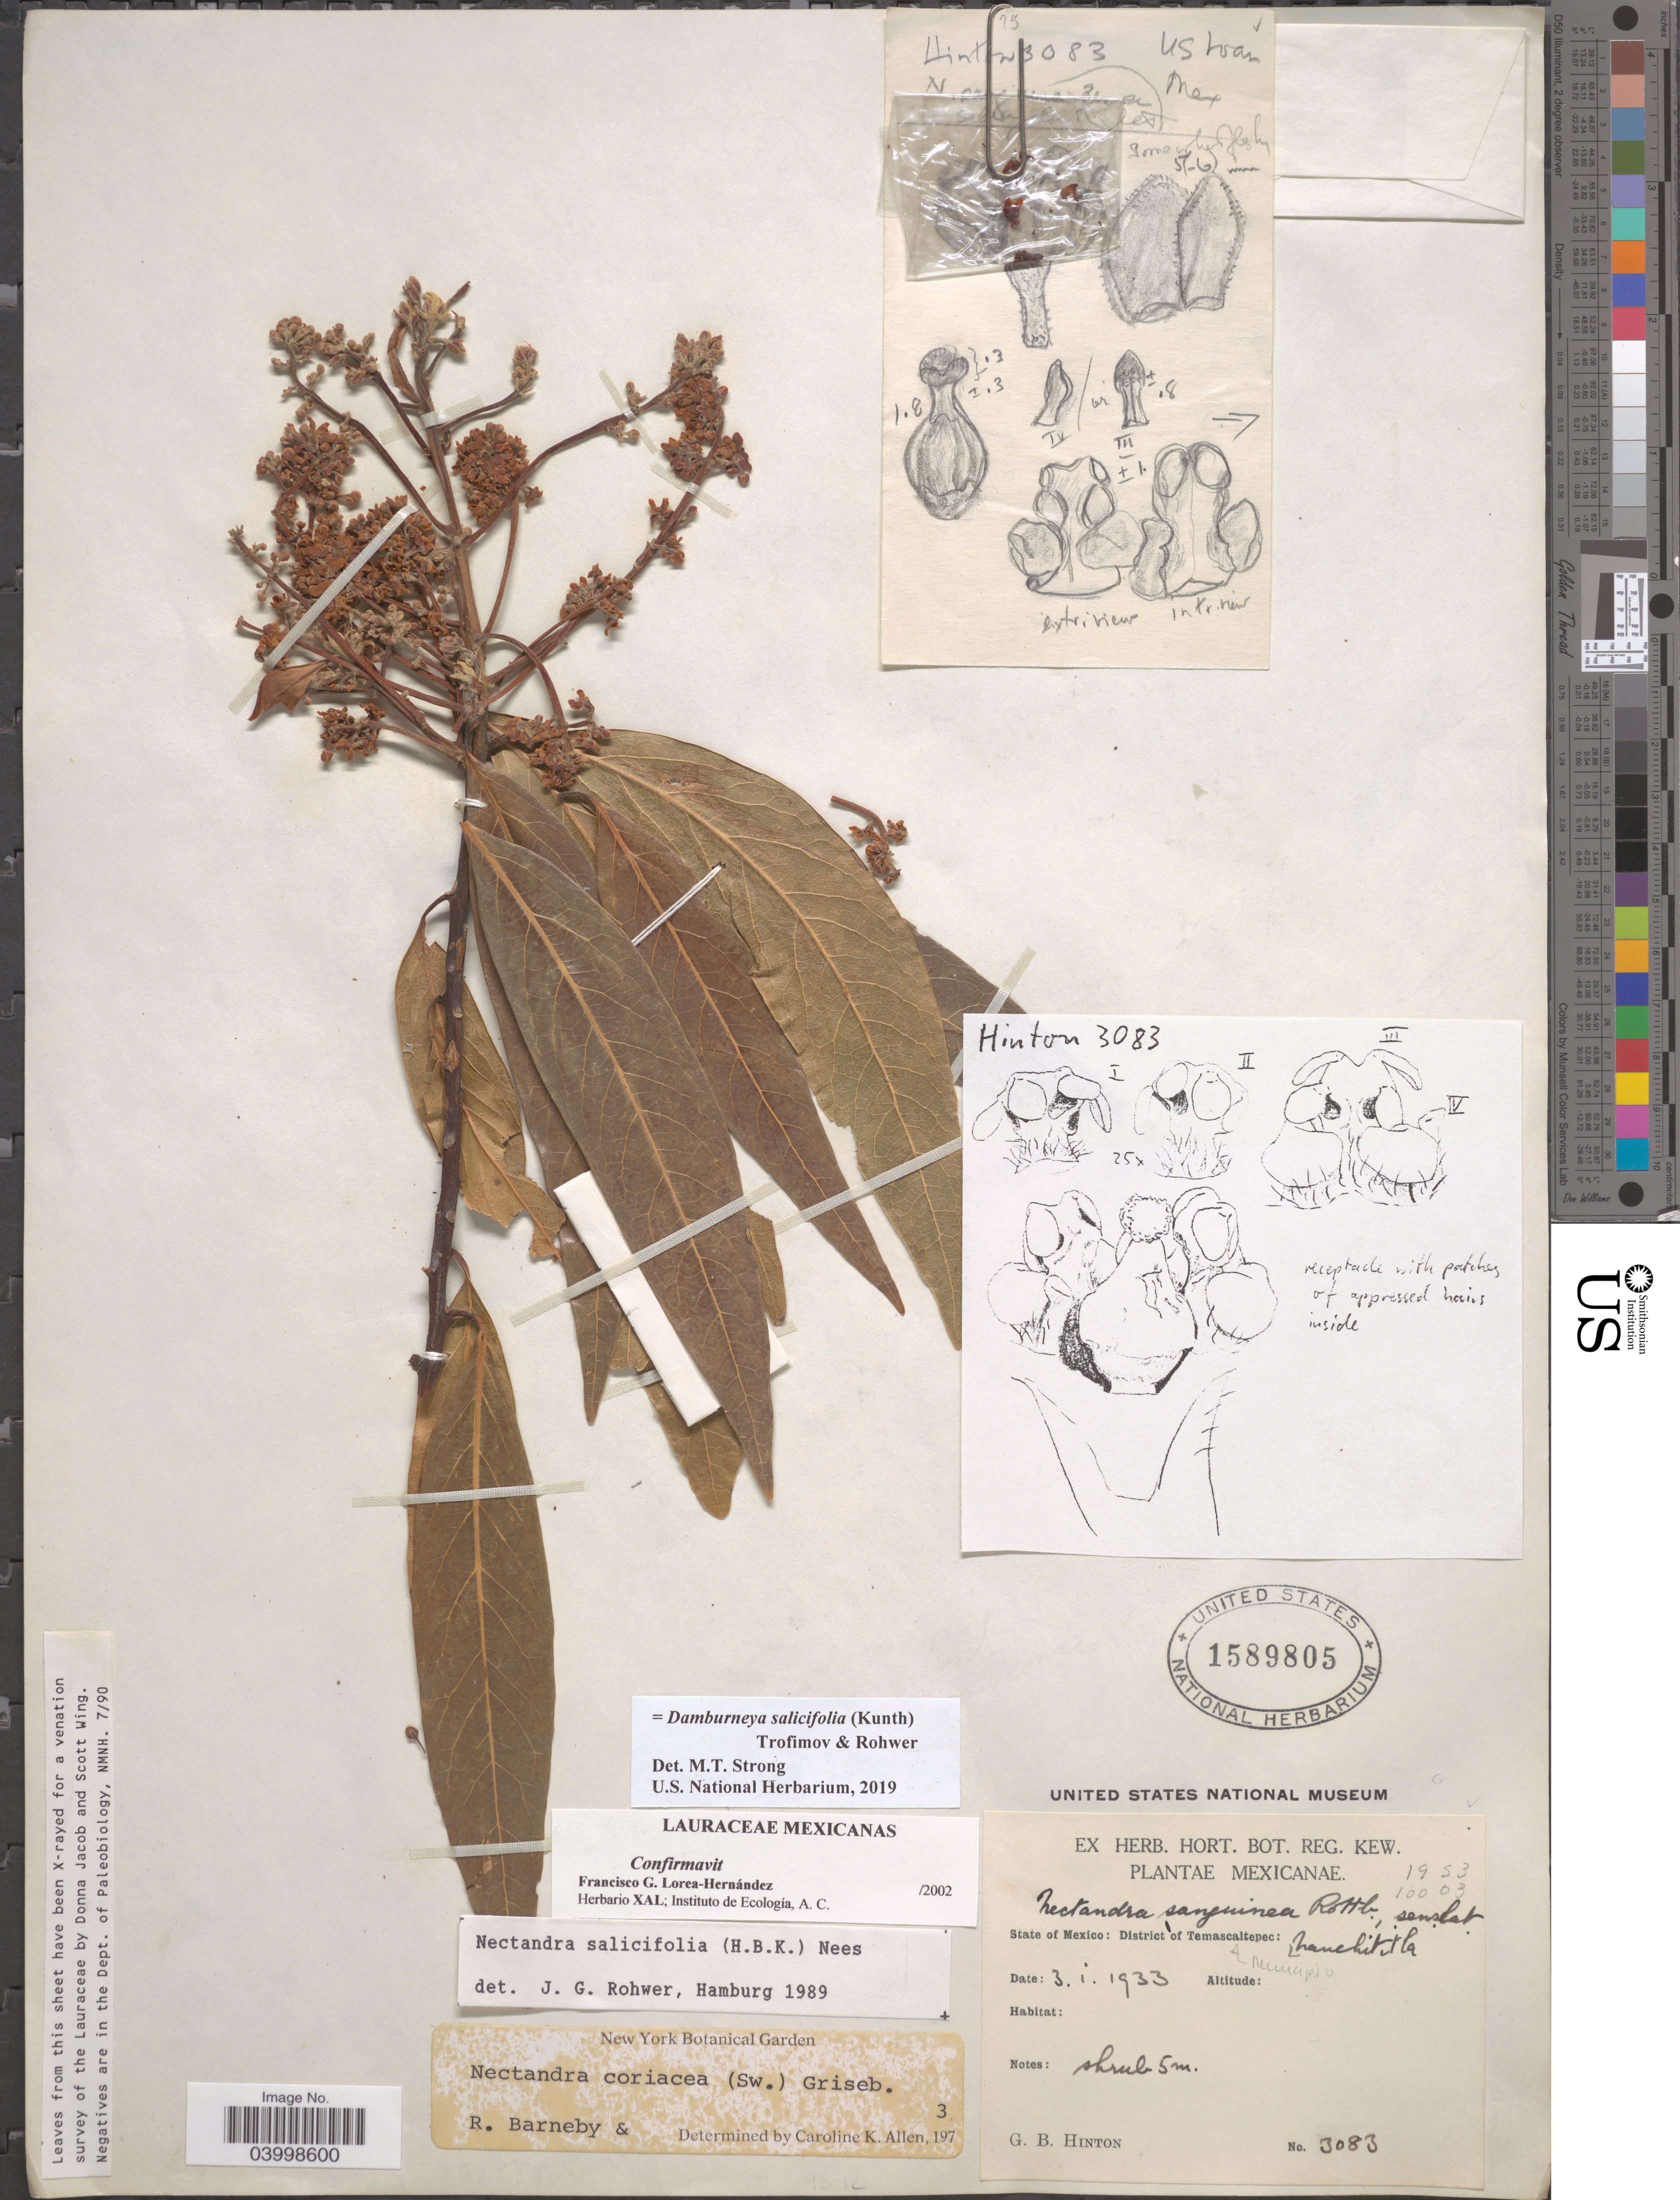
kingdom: Plantae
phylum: Tracheophyta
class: Magnoliopsida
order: Laurales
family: Lauraceae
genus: Damburneya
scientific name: Damburneya salicifolia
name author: (Kunth) Trofimov & Rohwer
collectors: G. B. Hinton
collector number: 3083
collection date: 1933-01-03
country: Mexico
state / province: México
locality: District of Temascaltepec: municipio Nanchititla.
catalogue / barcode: US 1589805